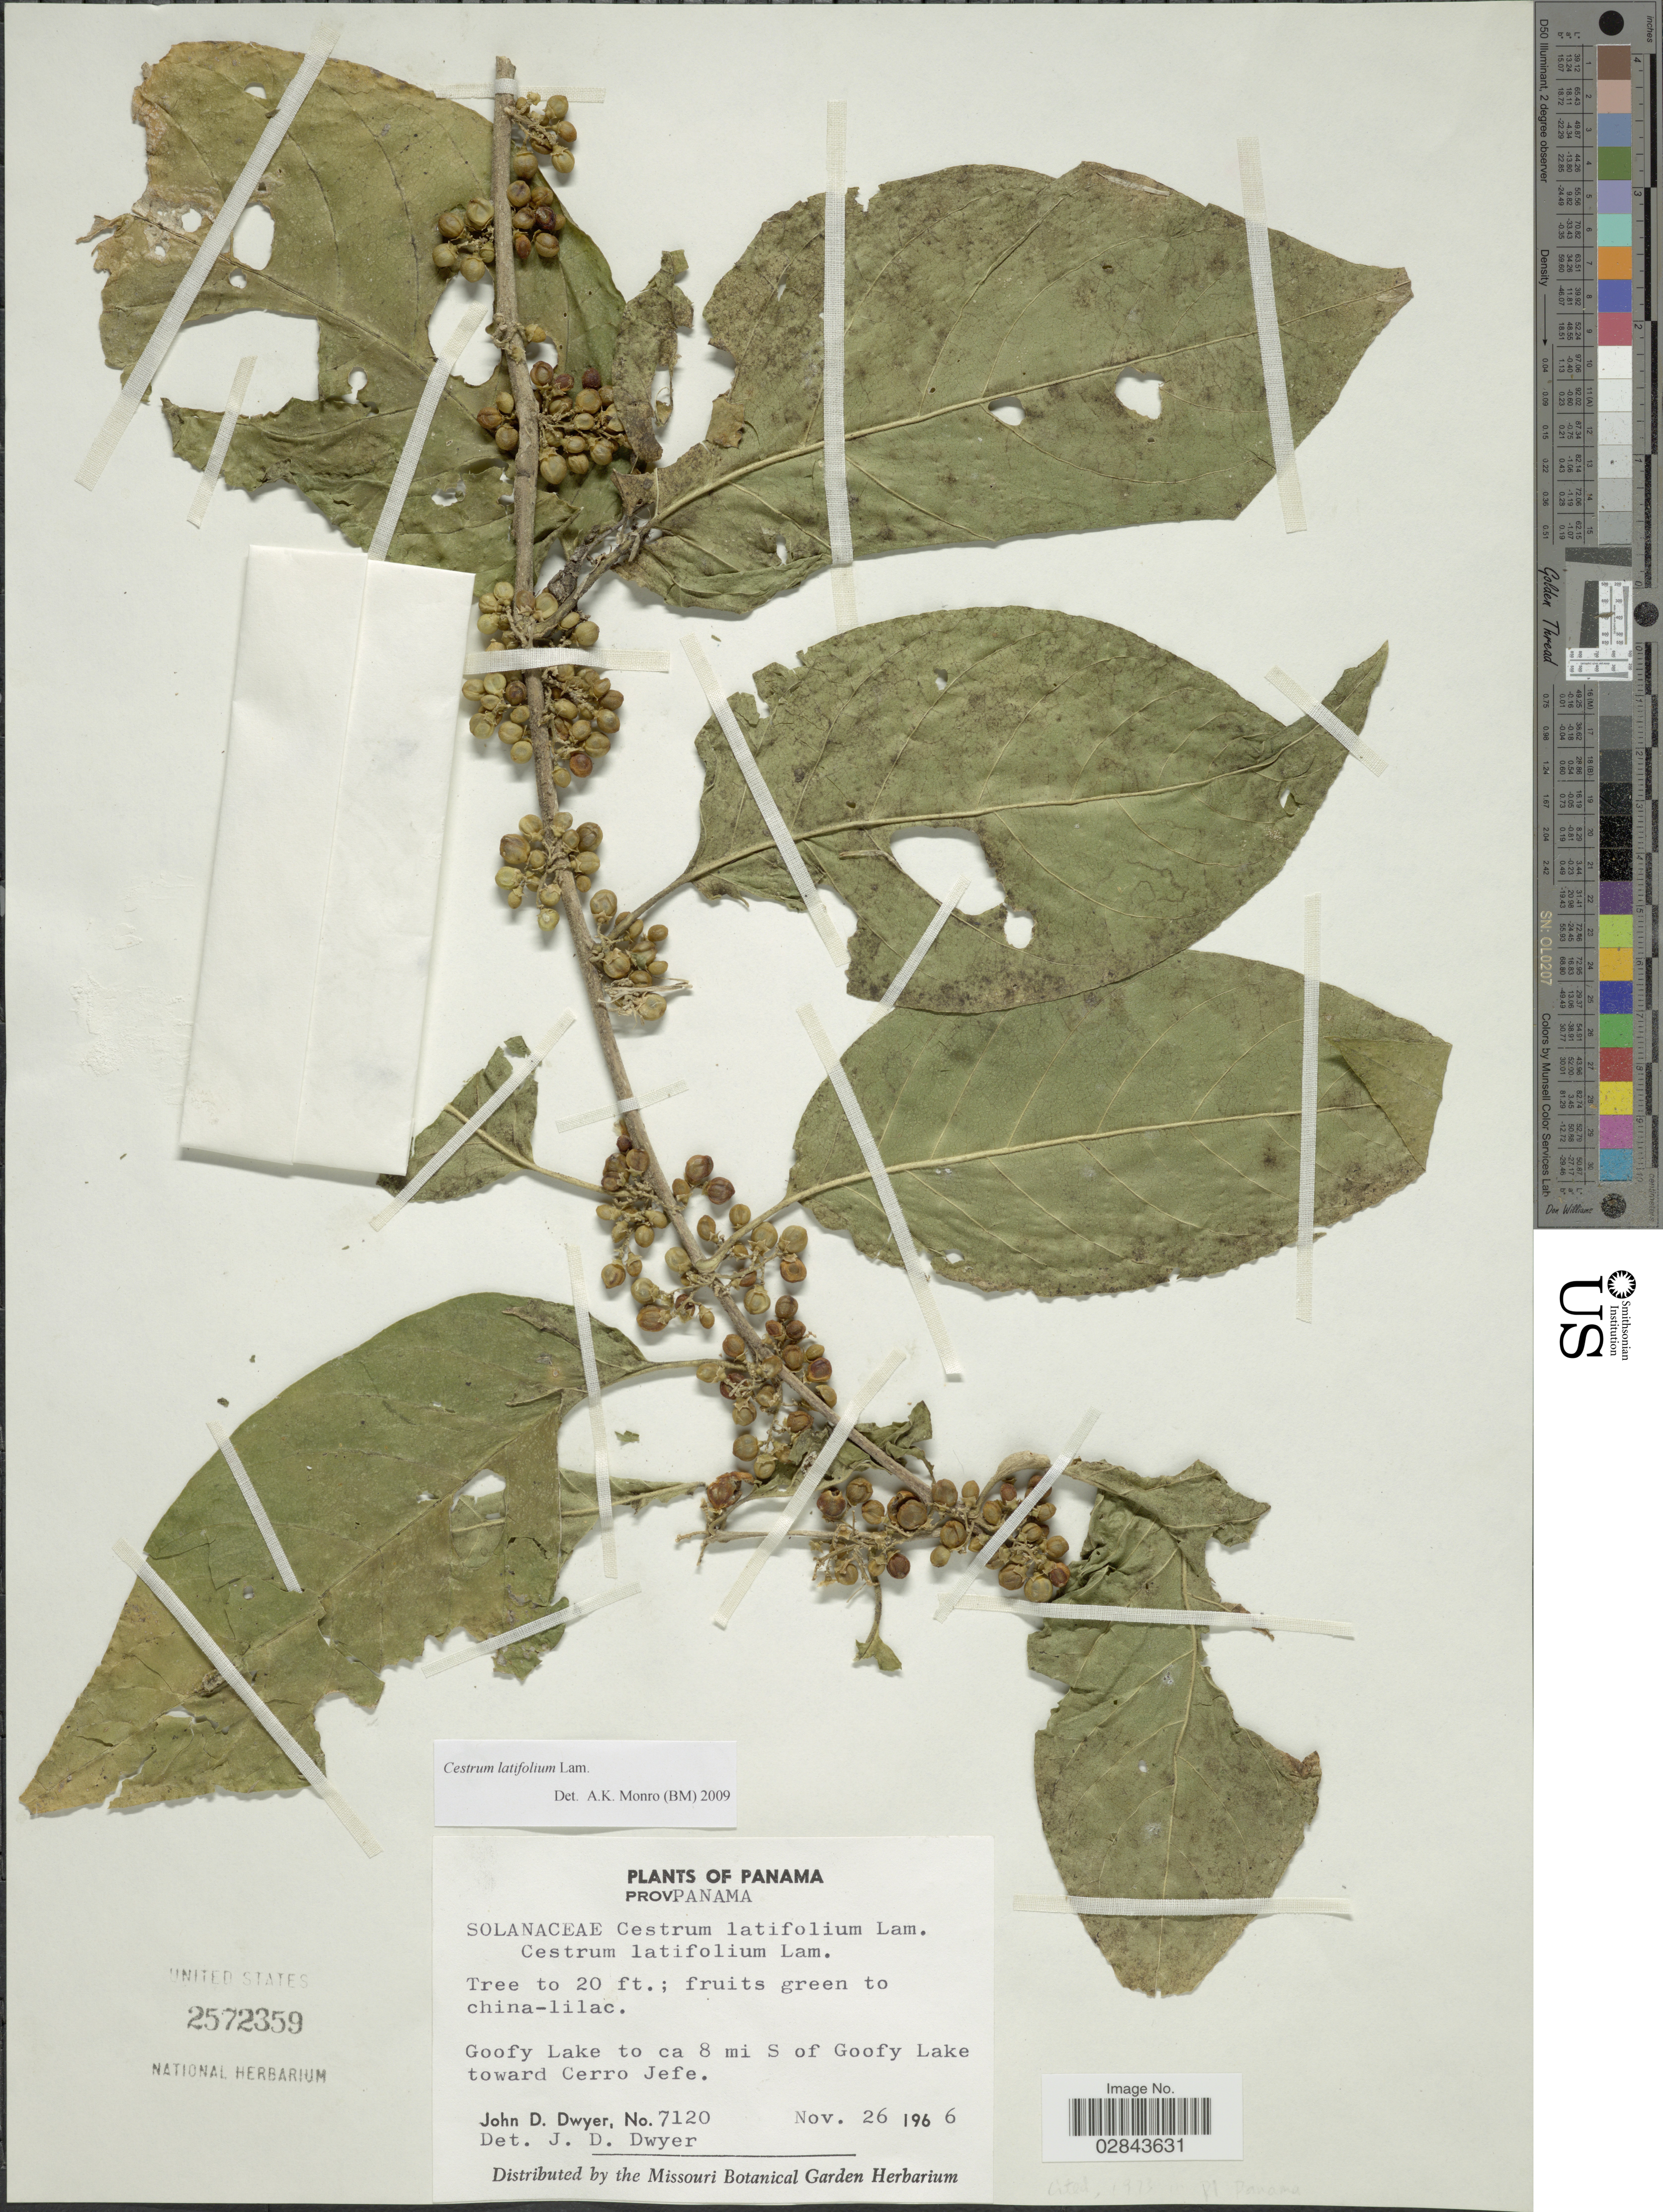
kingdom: Plantae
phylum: Tracheophyta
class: Magnoliopsida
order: Solanales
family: Solanaceae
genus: Cestrum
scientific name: Cestrum latifolium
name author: Lam.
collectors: J. D. Dwyer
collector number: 7120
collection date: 1966-11-26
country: Panama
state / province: Panamá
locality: Prov. Panama, Goofy Lake to ca. 8 mi S of Goofy Lake toward Cerro Jefe.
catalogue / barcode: US 2572359